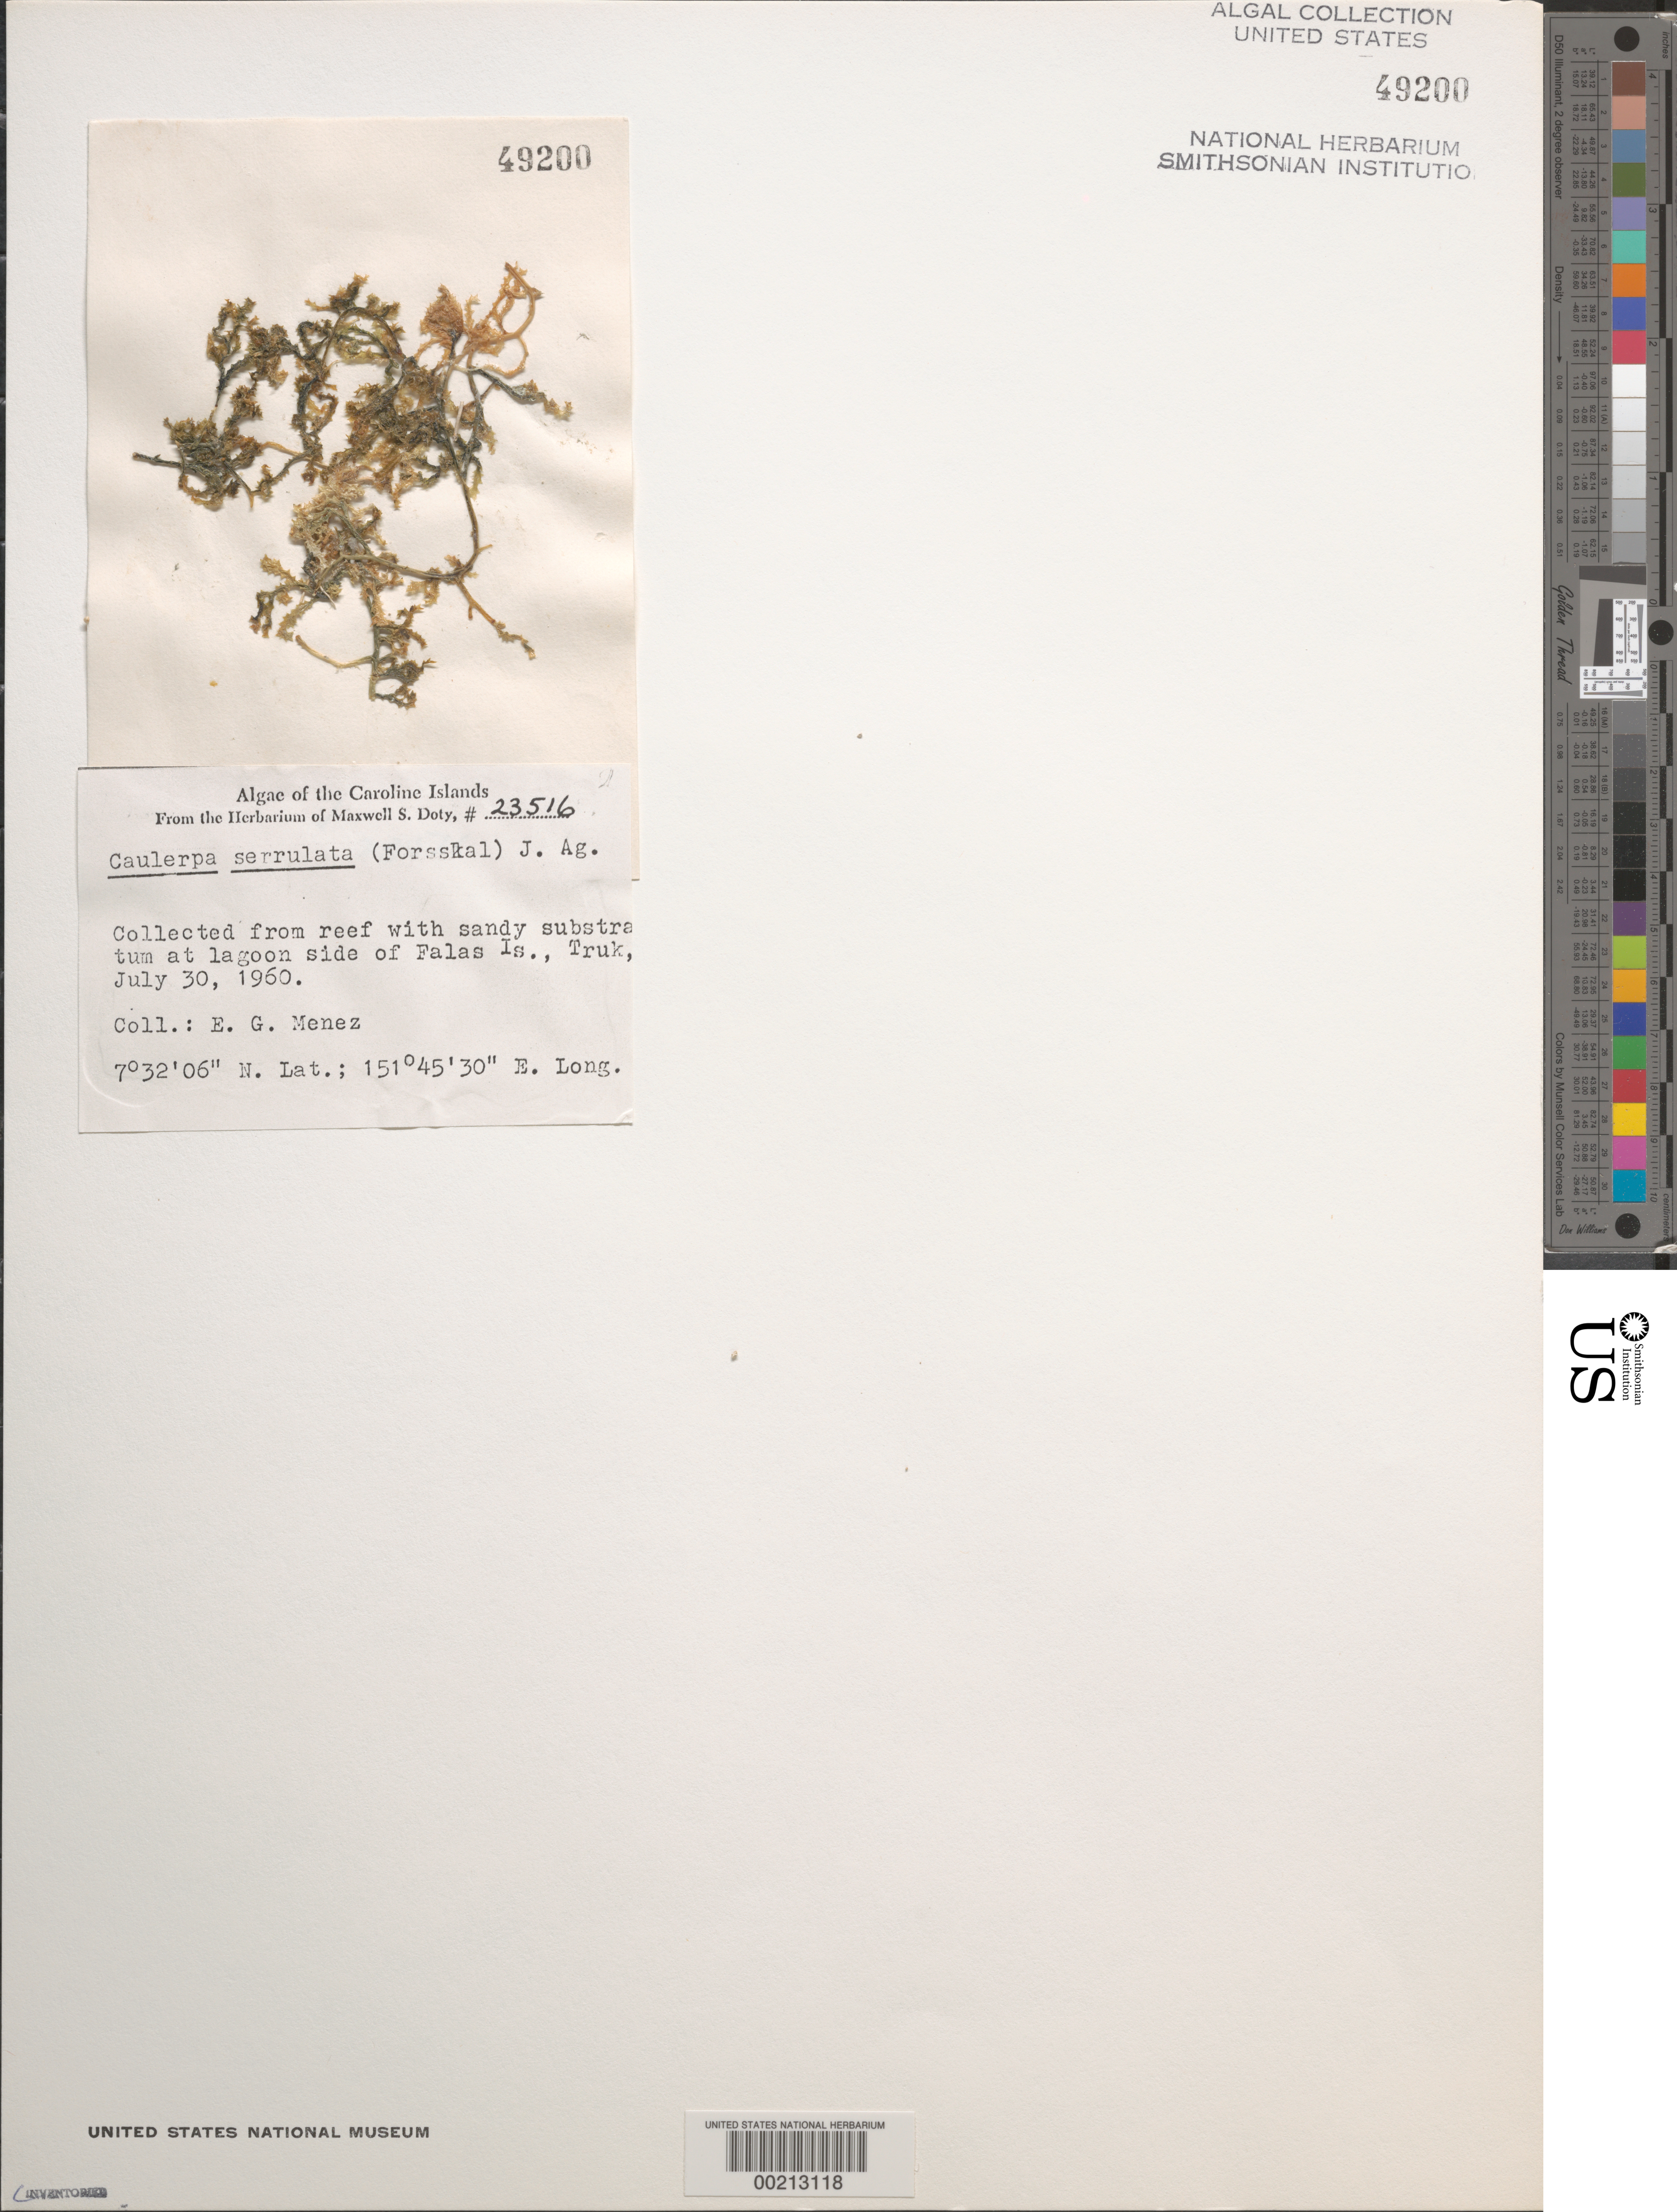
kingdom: Plantae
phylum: Chlorophyta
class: Ulvophyceae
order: Bryopsidales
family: Caulerpaceae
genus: Caulerpa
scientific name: Caulerpa serrulata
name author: (Forssk.) J. Agardh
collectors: Meñez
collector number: MSD 23516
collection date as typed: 30 Jul 1960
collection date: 1960-07-30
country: Micronesia, Federated States of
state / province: Truk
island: Falas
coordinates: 7 32' 06" N, 151 45' 30" E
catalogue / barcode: US 49200